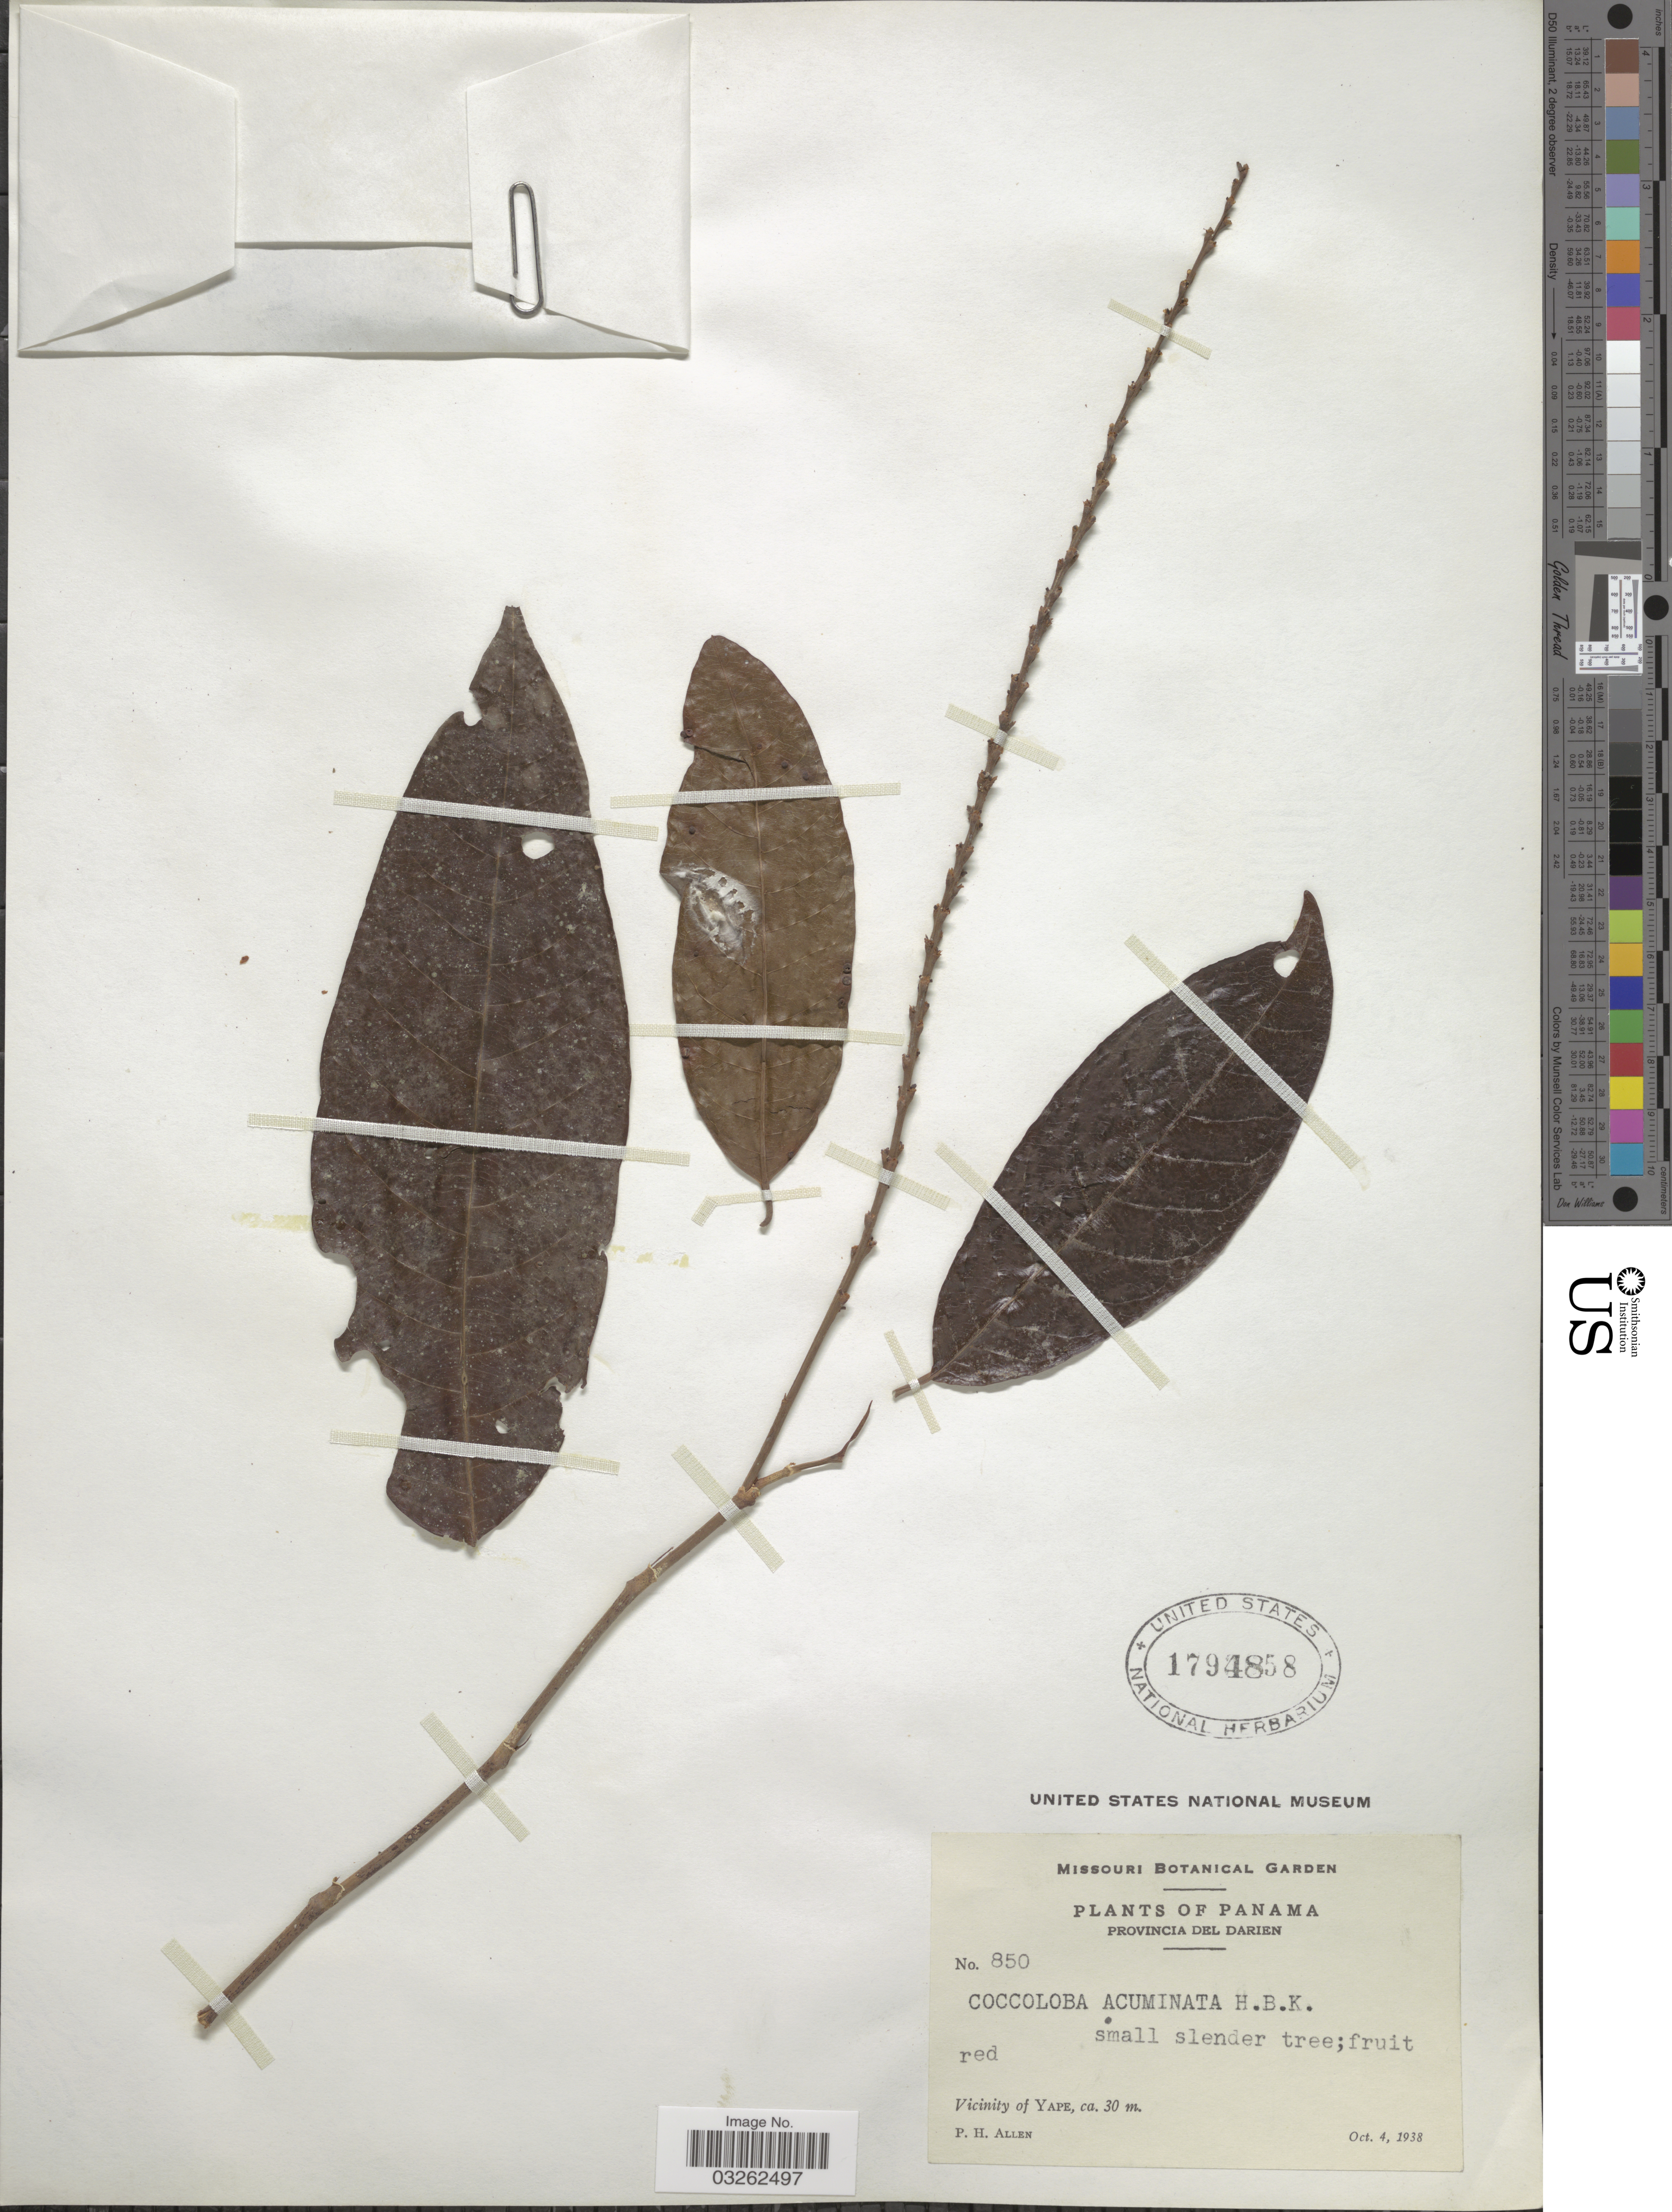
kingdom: Plantae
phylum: Tracheophyta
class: Magnoliopsida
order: Caryophyllales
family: Polygonaceae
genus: Coccoloba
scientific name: Coccoloba acuminata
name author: Kunth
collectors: P. H. Allen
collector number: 850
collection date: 1938-10-04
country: Panama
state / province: Darién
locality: Vicinity of Yape.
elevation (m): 30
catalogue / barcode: US 1794858